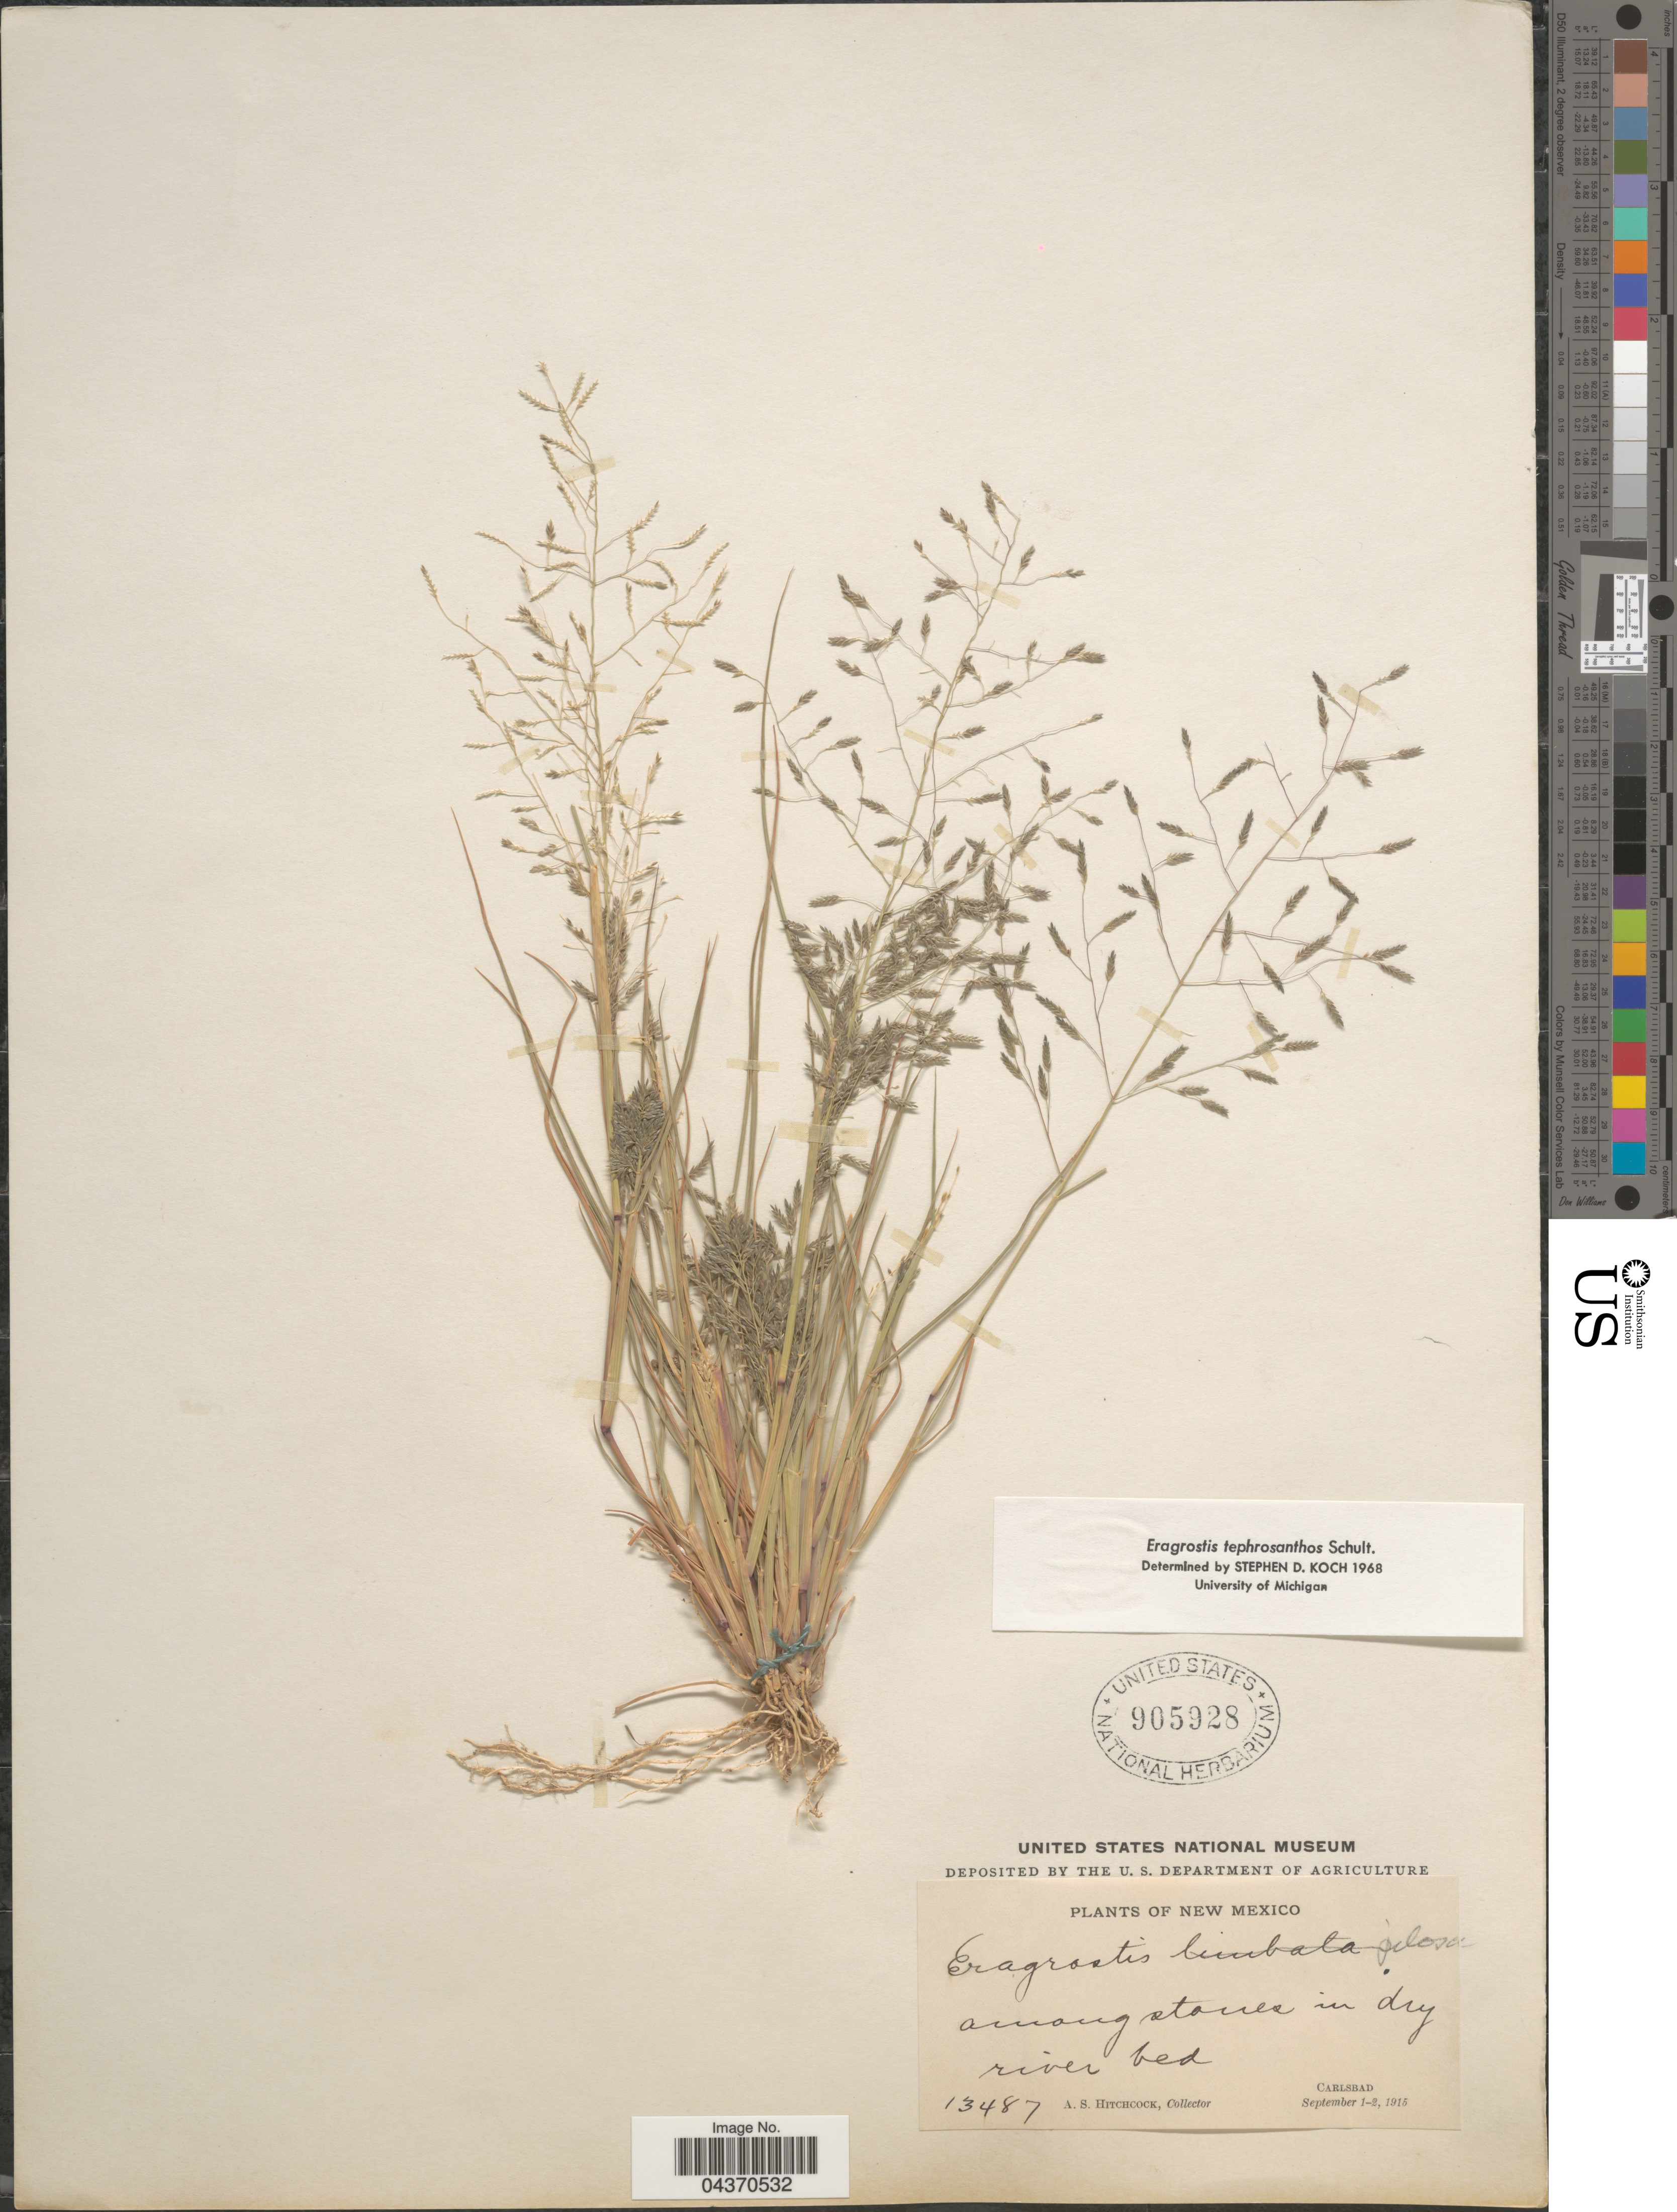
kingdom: Plantae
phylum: Tracheophyta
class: Liliopsida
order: Poales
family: Poaceae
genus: Eragrostis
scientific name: Eragrostis pectinacea var. miserrima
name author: (E. Fourn.) Reeder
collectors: A. S. Hitchcock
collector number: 13487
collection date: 1915-09-01/1915-09-02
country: United States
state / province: New Mexico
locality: Among stones in dry river bed. Carlsbad.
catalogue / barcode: US 905928